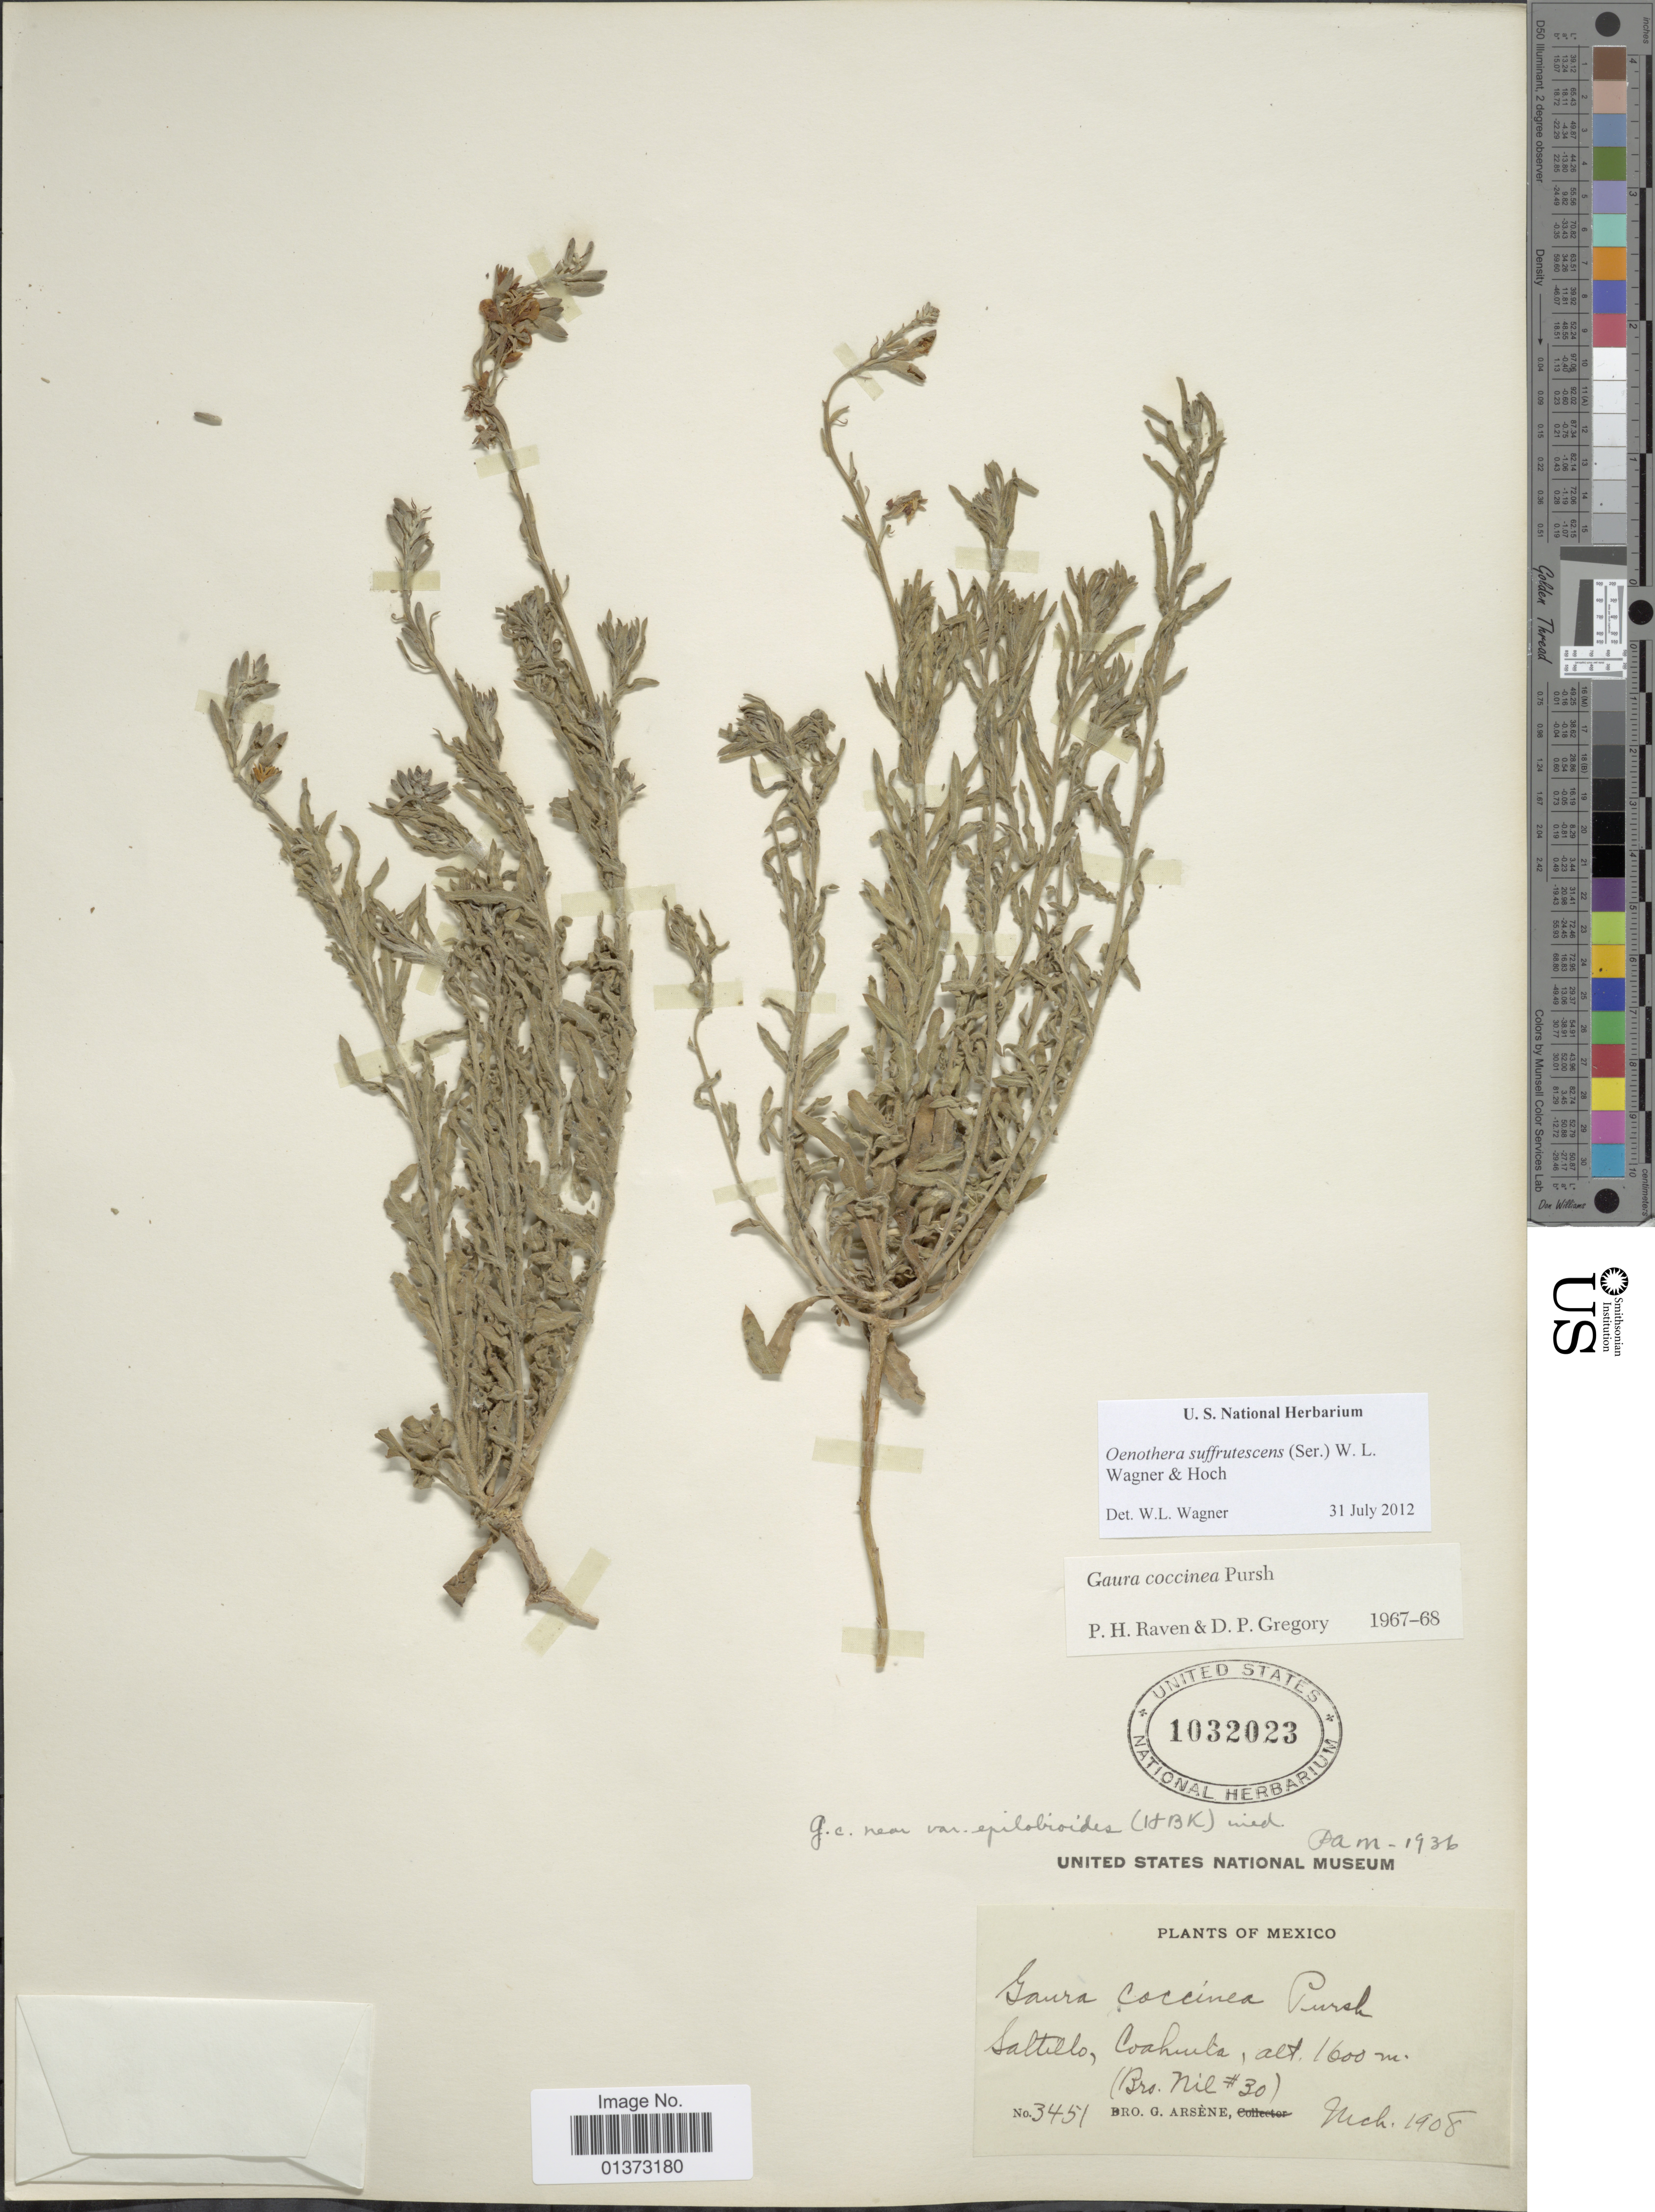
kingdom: Plantae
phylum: Tracheophyta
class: Magnoliopsida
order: Myrtales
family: Onagraceae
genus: Oenothera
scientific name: Oenothera suffrutescens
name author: (Ser.) W.L. Wagner & Hoch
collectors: Bro. Nil & Bro. G. Arsène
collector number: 3451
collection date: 1908-03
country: Mexico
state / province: Coahuila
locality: Saltillo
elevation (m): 1700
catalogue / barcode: US 1032023